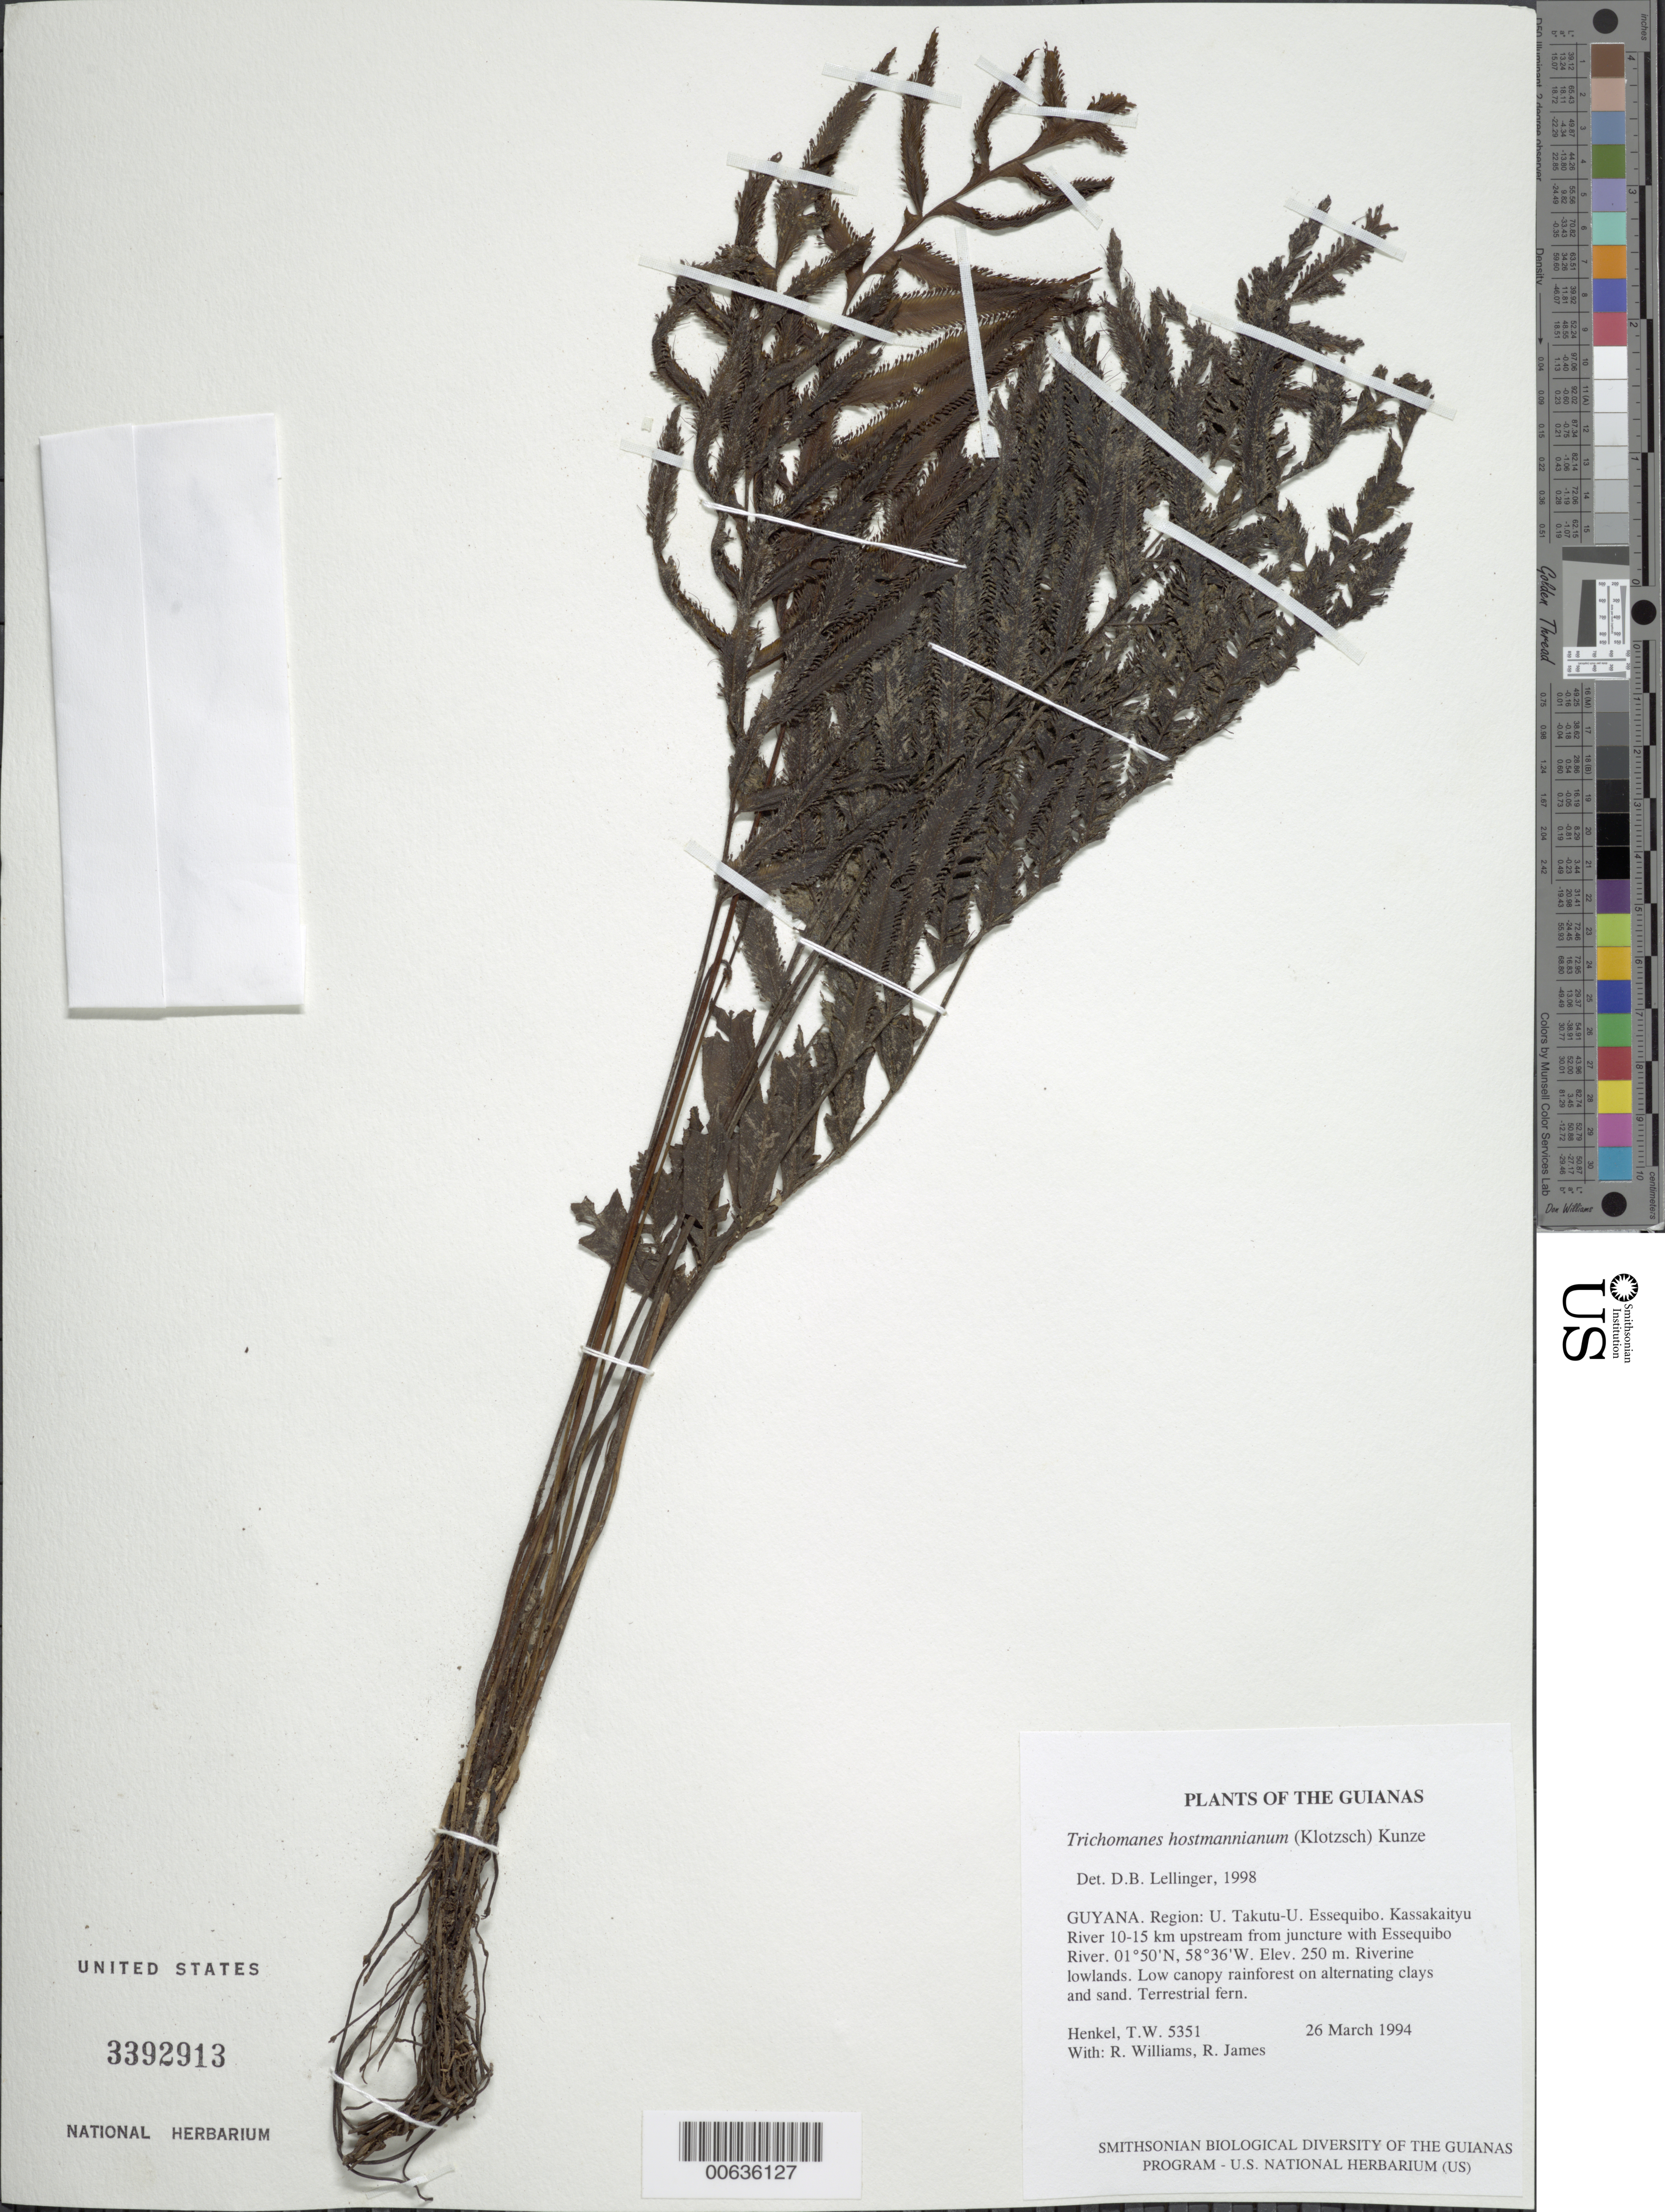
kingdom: Plantae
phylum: Tracheophyta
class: Polypodiopsida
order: Hymenophyllales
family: Hymenophyllaceae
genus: Trichomanes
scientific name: Trichomanes hostmannianum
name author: (Klotzsch) Kunze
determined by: Lellinger, David B., (BOT), Smithsonian Institution - National Museum of Natural History (UNITED STATES)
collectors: T. Henkel, R. Williams & R. James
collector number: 5351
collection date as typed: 26 March 1994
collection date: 1994-03-26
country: Guyana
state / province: U. Takutu-U. Essequibo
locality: Kassakaityu River 10-15 km upstream from juncture with Essequibo River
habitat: Riverine lowlands. Low canopy rainforest on alternating clays and sand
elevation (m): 250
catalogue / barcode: US 3392913